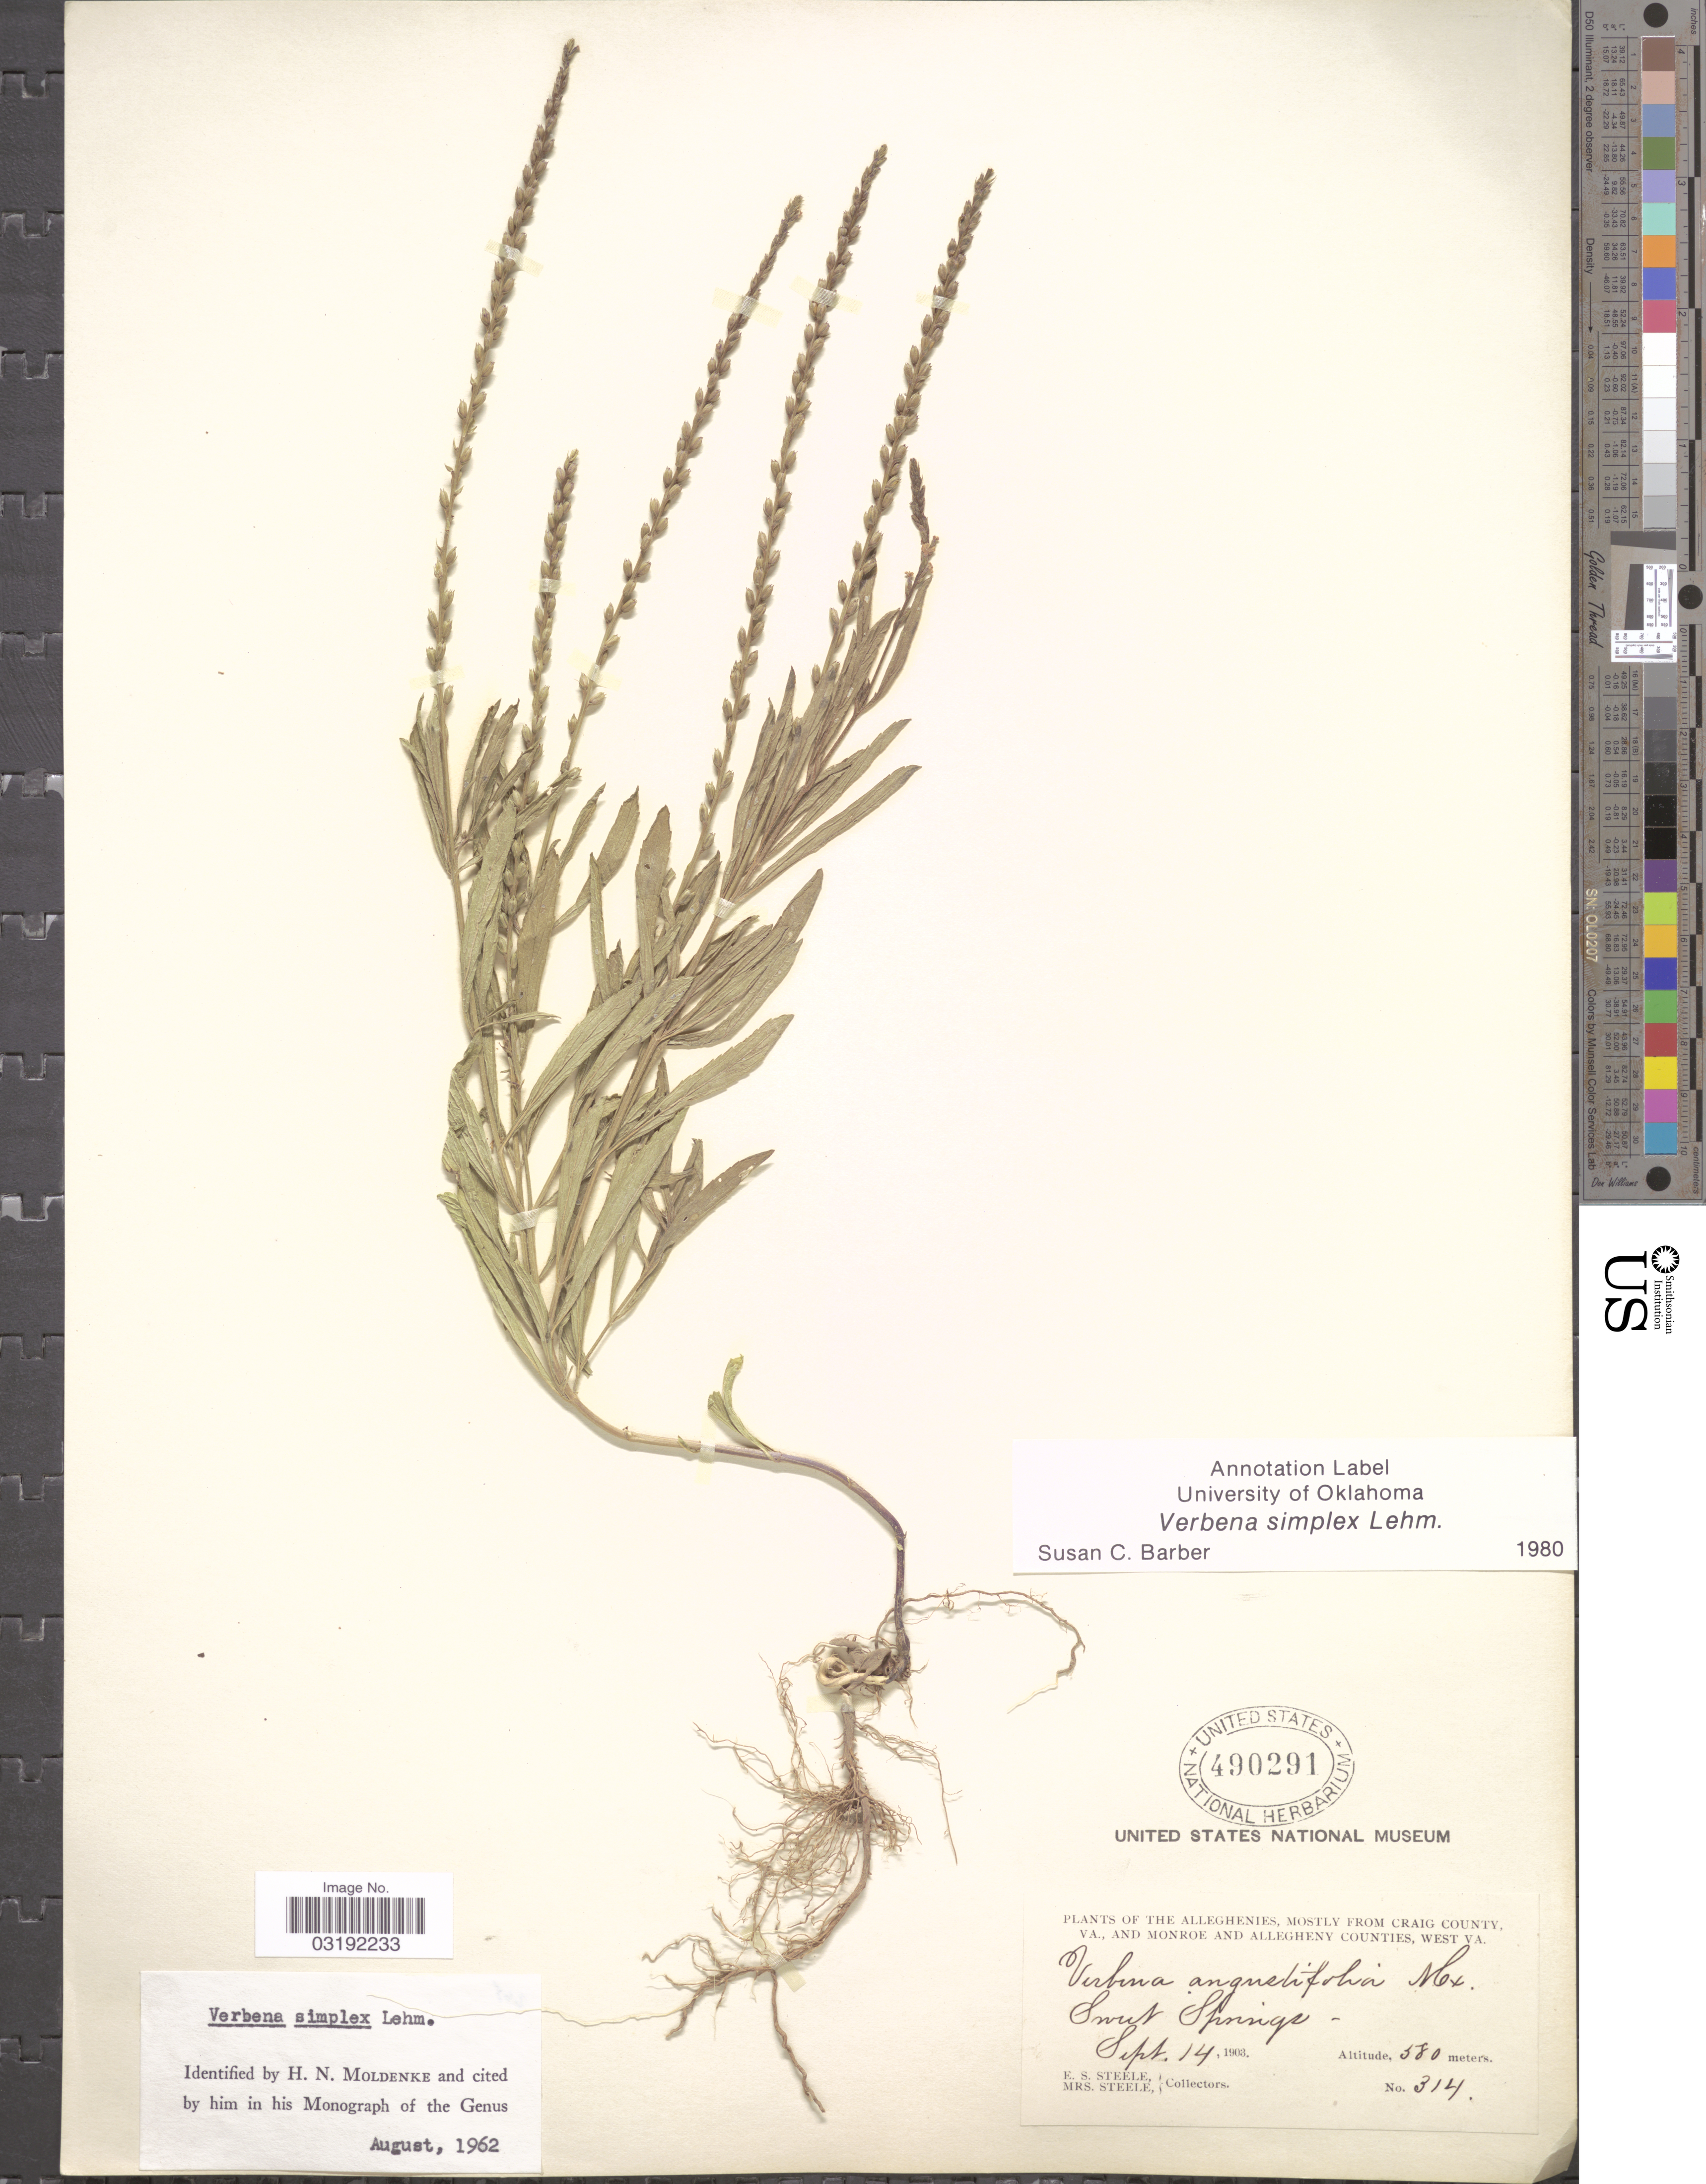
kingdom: Plantae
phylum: Tracheophyta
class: Magnoliopsida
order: Lamiales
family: Verbenaceae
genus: Verbena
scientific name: Verbena simplex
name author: F. Lehm.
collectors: E. Steele & Mrs. E. S. Steele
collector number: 314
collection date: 1903-09-14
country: United States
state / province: Virginia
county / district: Craig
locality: The Alleghenies, mostly from Craig County, Va., and Monroe and Allegheny Counties, West Va. Sweet Springs.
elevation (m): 580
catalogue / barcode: US 490291